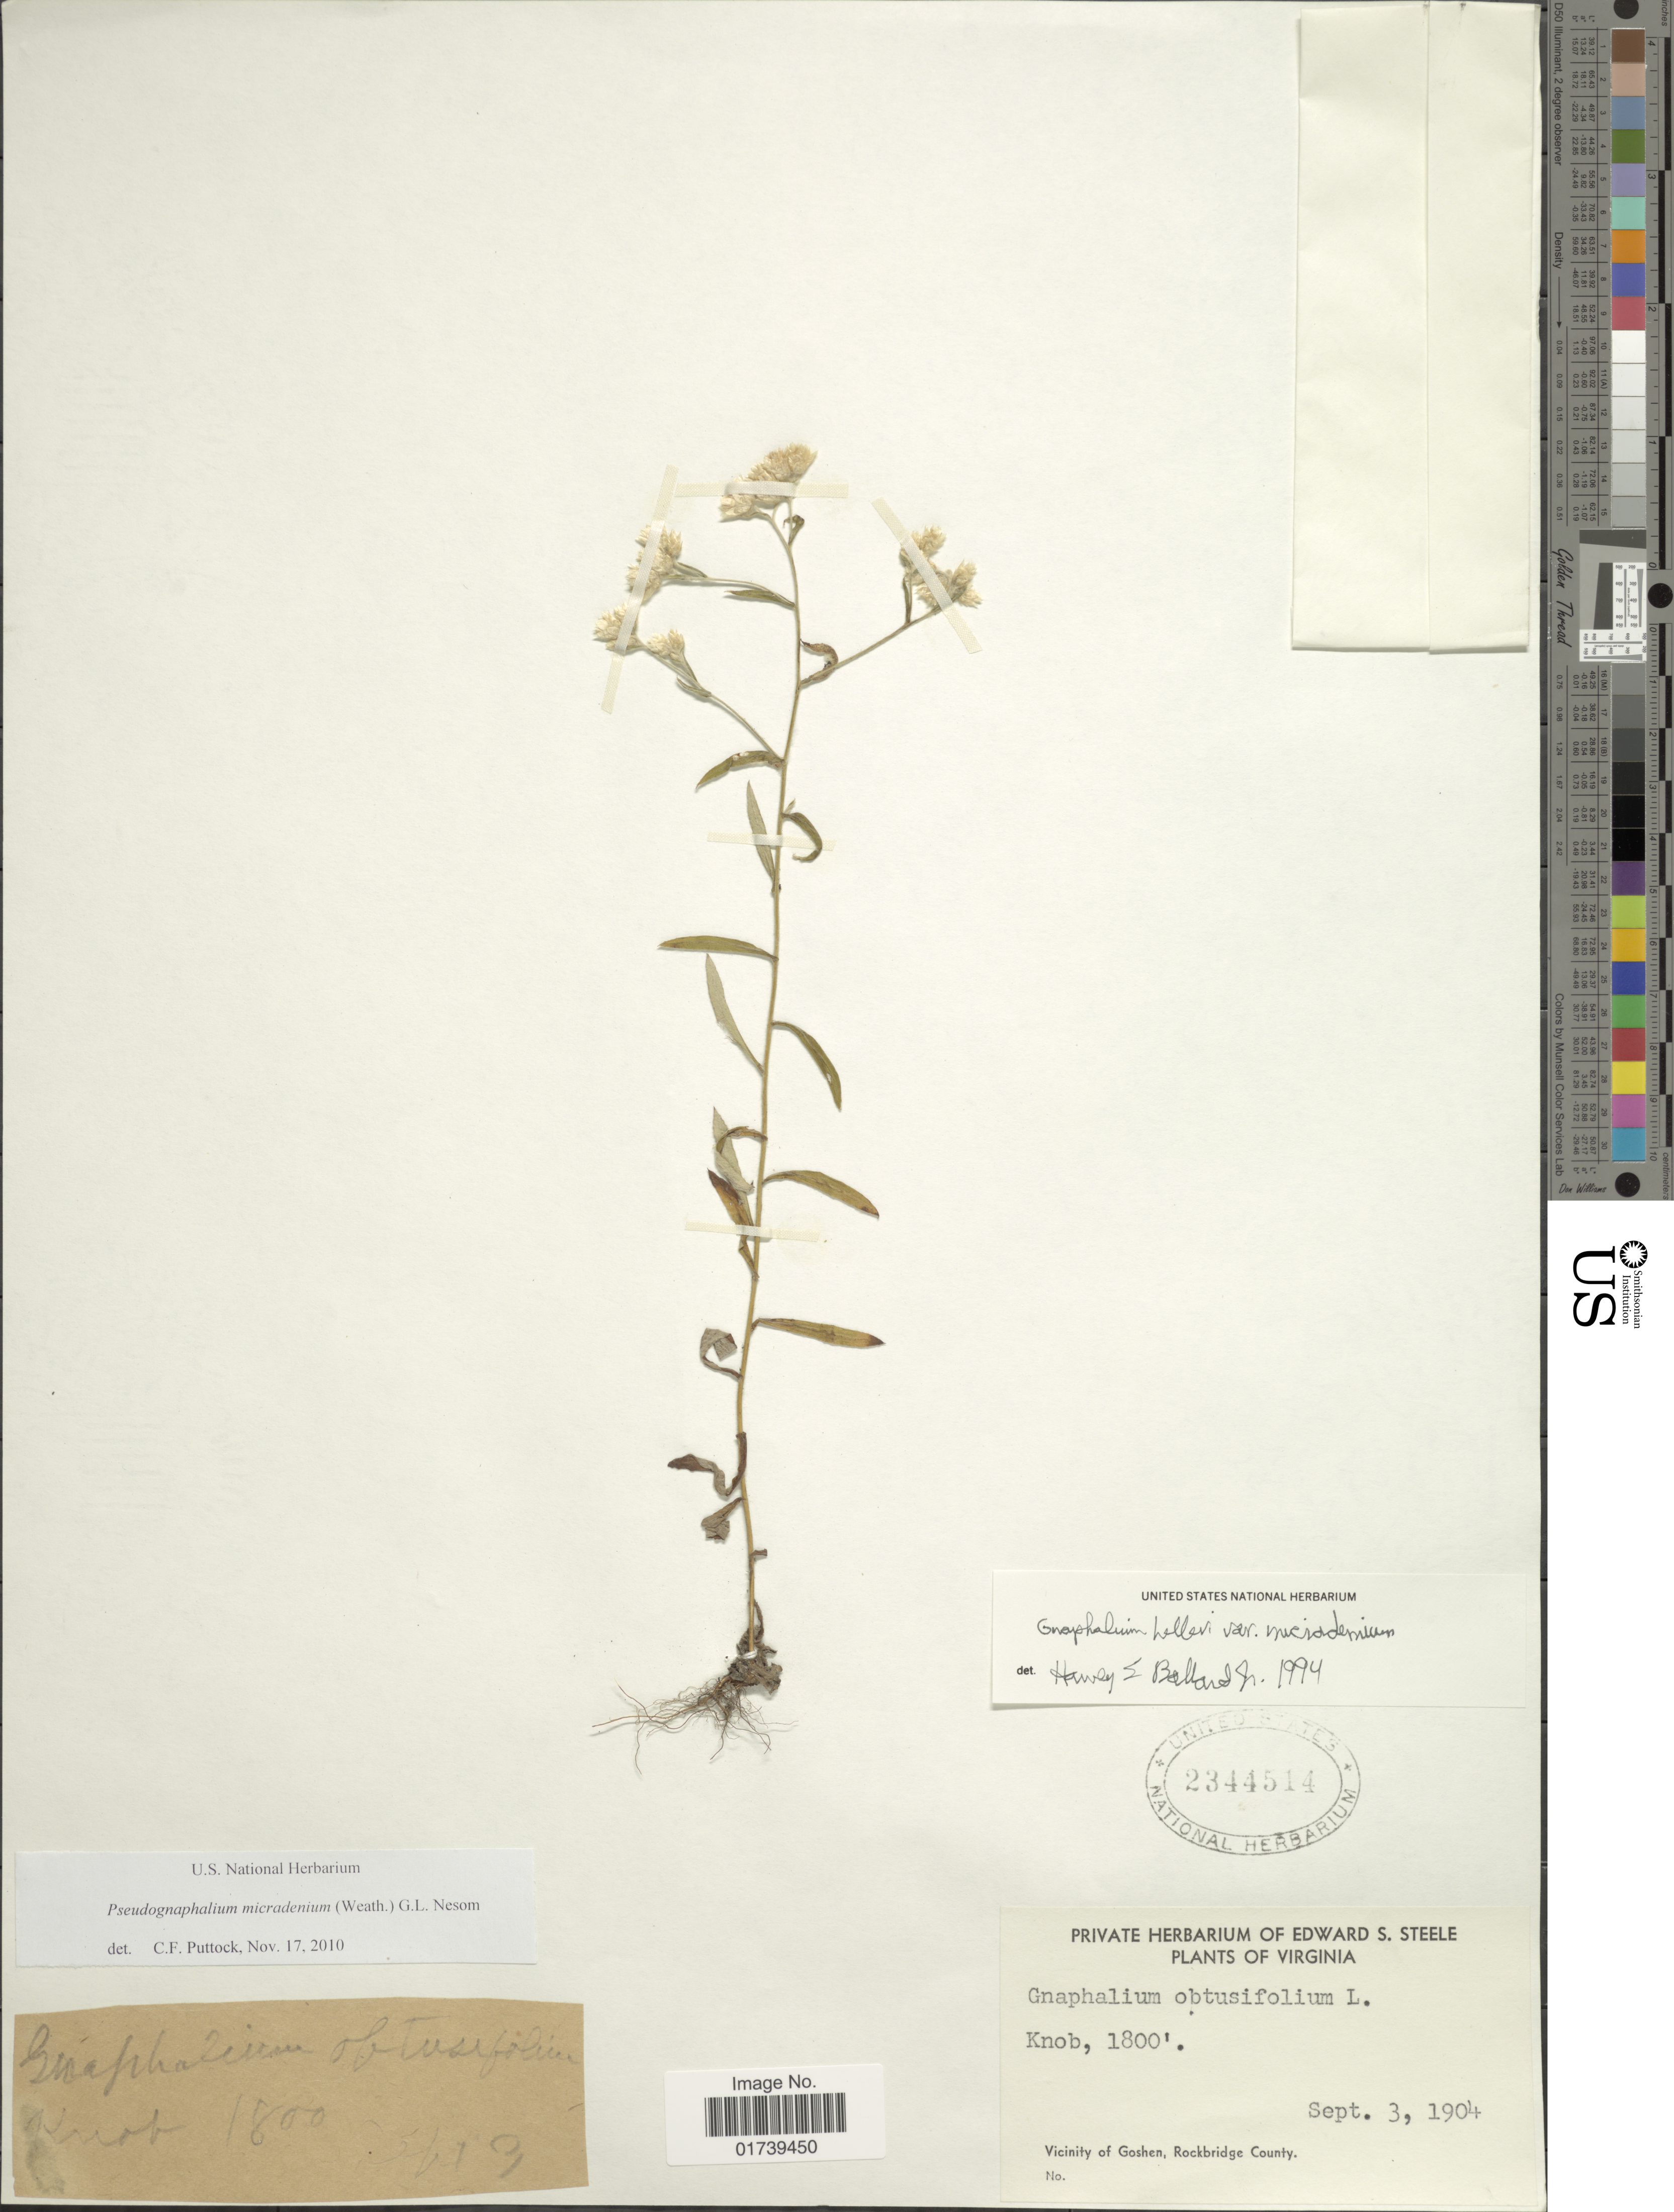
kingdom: Plantae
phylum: Tracheophyta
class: Magnoliopsida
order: Asterales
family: Asteraceae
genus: Pseudognaphalium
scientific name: Pseudognaphalium micradenium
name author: (Weath.) G.L. Nesom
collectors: ex herb. Edward S. Steele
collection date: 1904-09-03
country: United States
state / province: Virginia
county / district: Rockbridge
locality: Vicinity of Goshen, Rockbridge County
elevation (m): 549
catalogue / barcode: US 2344514